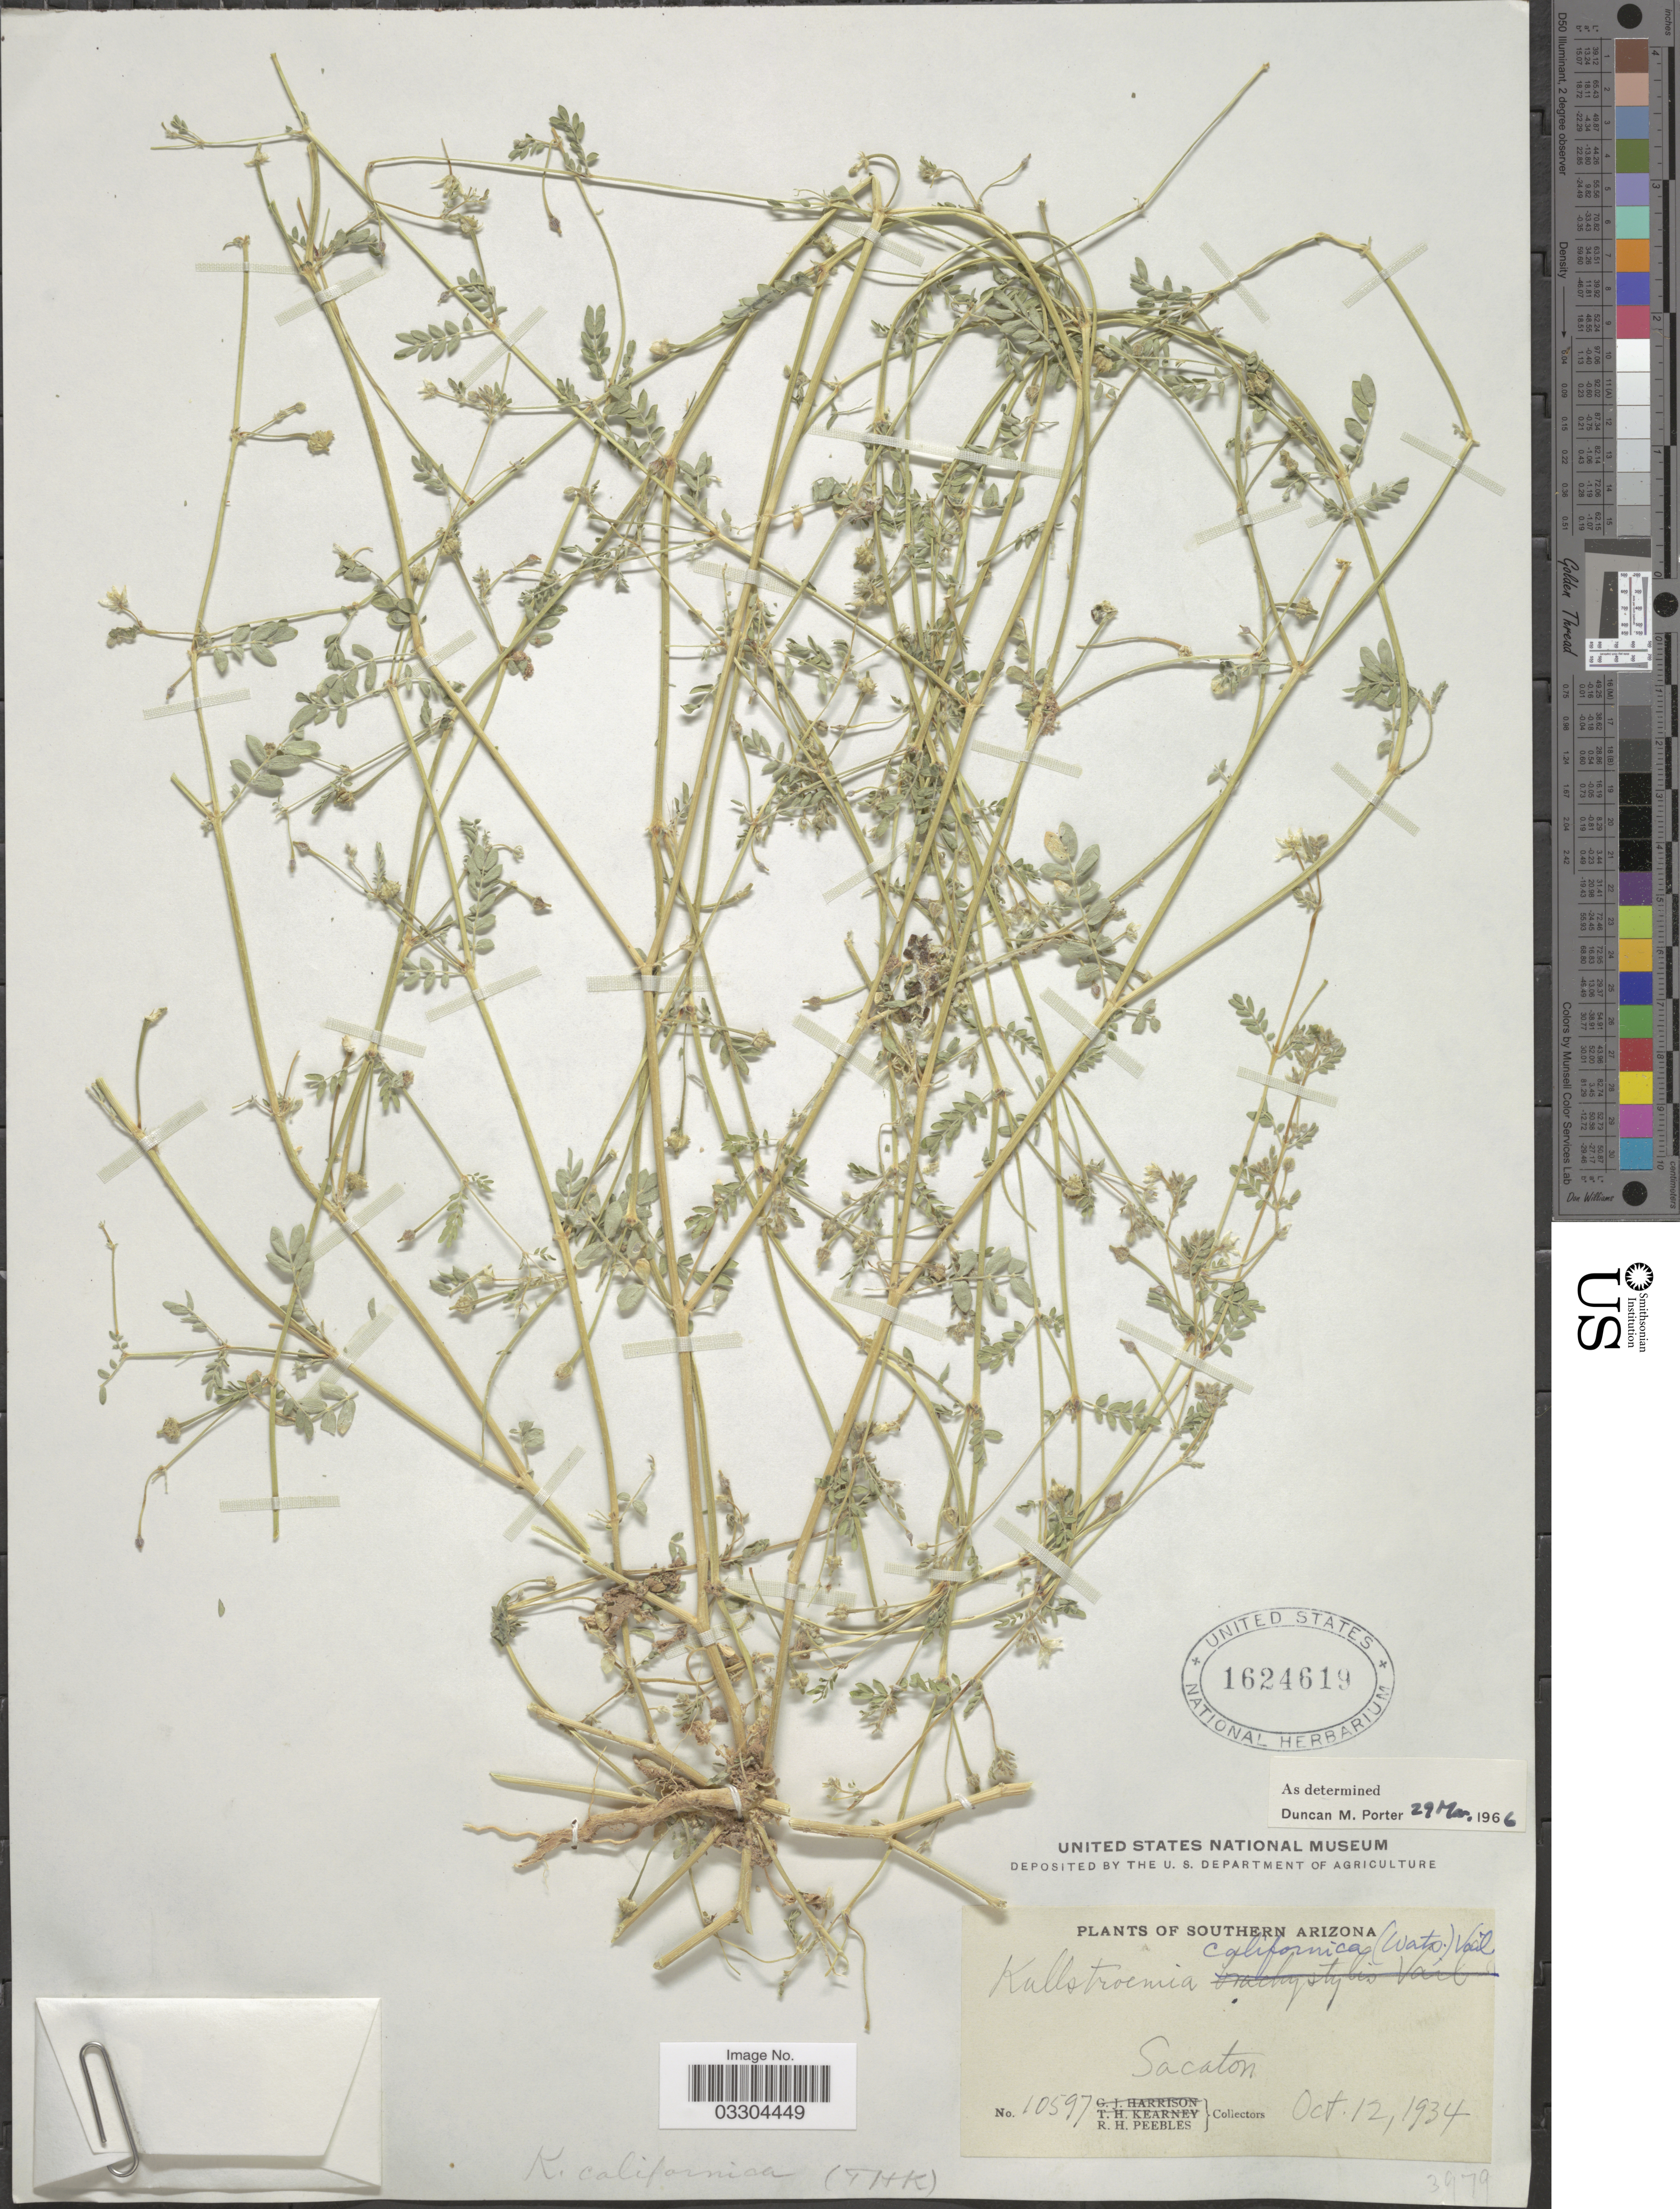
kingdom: Plantae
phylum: Tracheophyta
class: Magnoliopsida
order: Zygophyllales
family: Zygophyllaceae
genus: Kallstroemia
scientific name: Kallstroemia californica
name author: (S. Watson) Vail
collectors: R. H. Peebles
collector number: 10597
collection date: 1934-10-12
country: United States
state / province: Arizona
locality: Southern Arizona. Sacaton.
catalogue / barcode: US 1624619